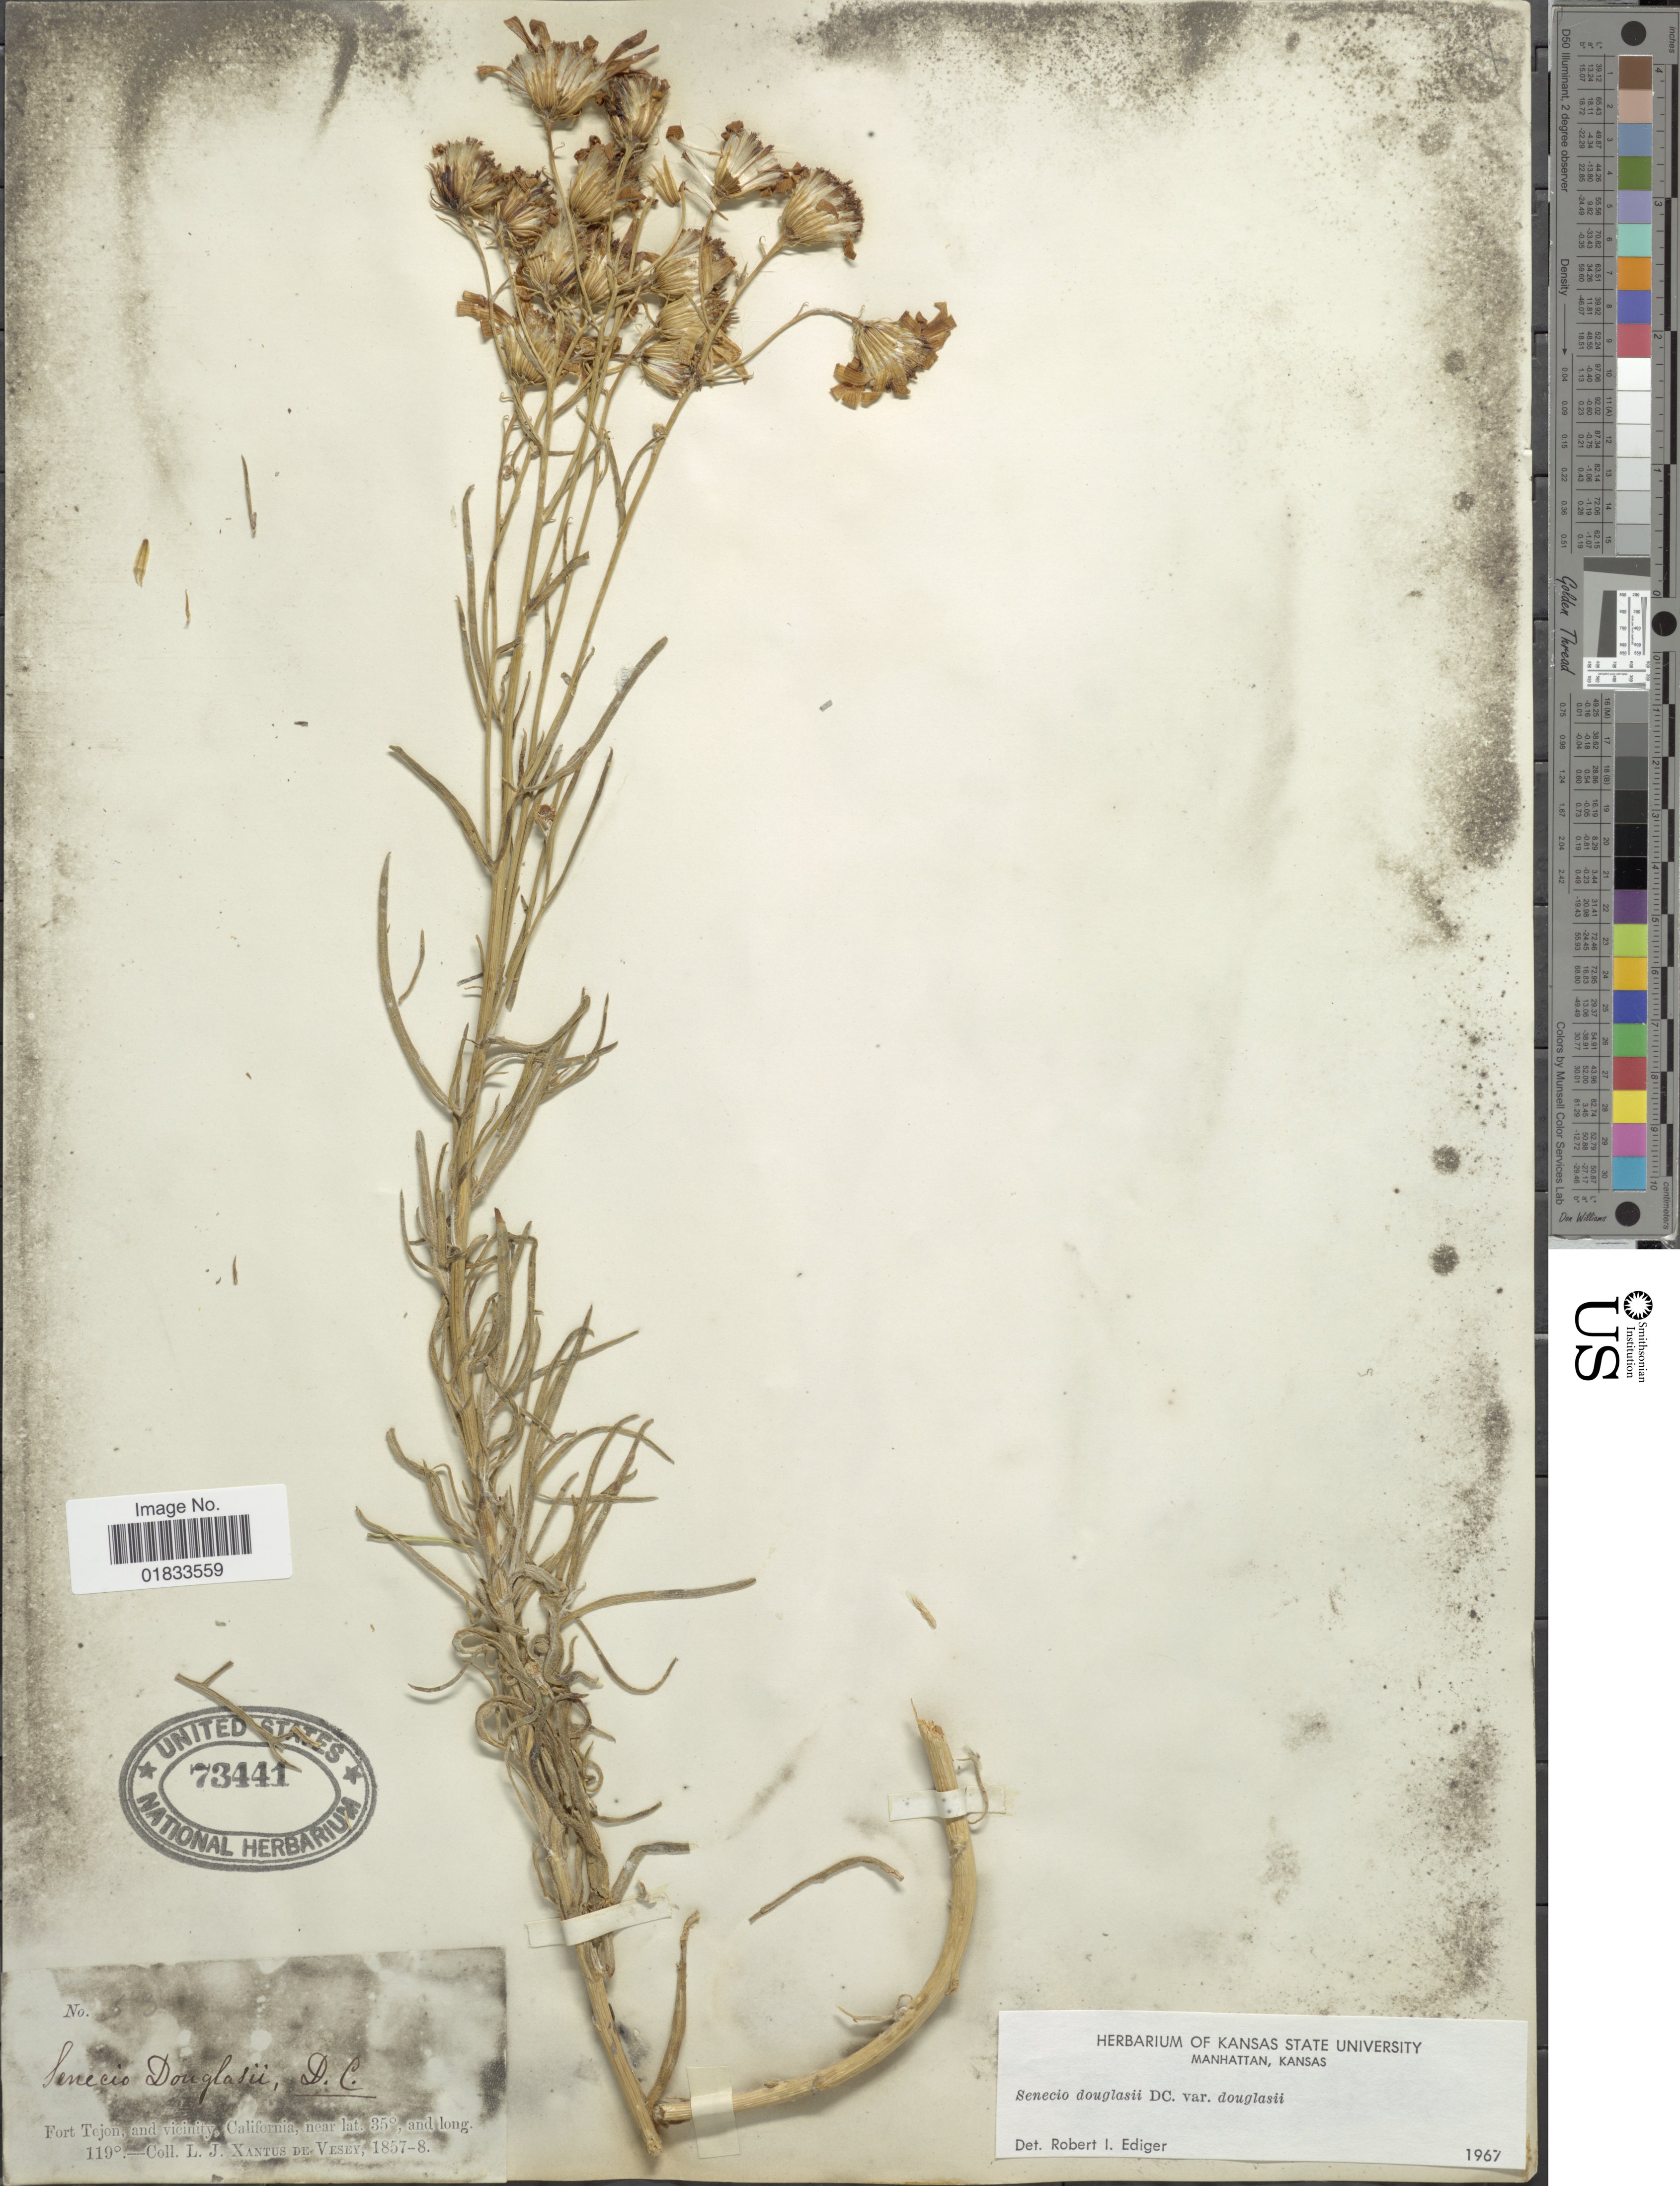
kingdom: Plantae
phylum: Tracheophyta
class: Magnoliopsida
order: Asterales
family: Asteraceae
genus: Senecio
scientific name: Senecio flaccidus var. douglasii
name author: (DC.) B.L. Turner & T.M. Barkley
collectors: L. J. Xantus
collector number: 53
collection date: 1857/1858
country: United States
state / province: California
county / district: Kern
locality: Fort Tejon, and vicinity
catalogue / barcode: US 73441